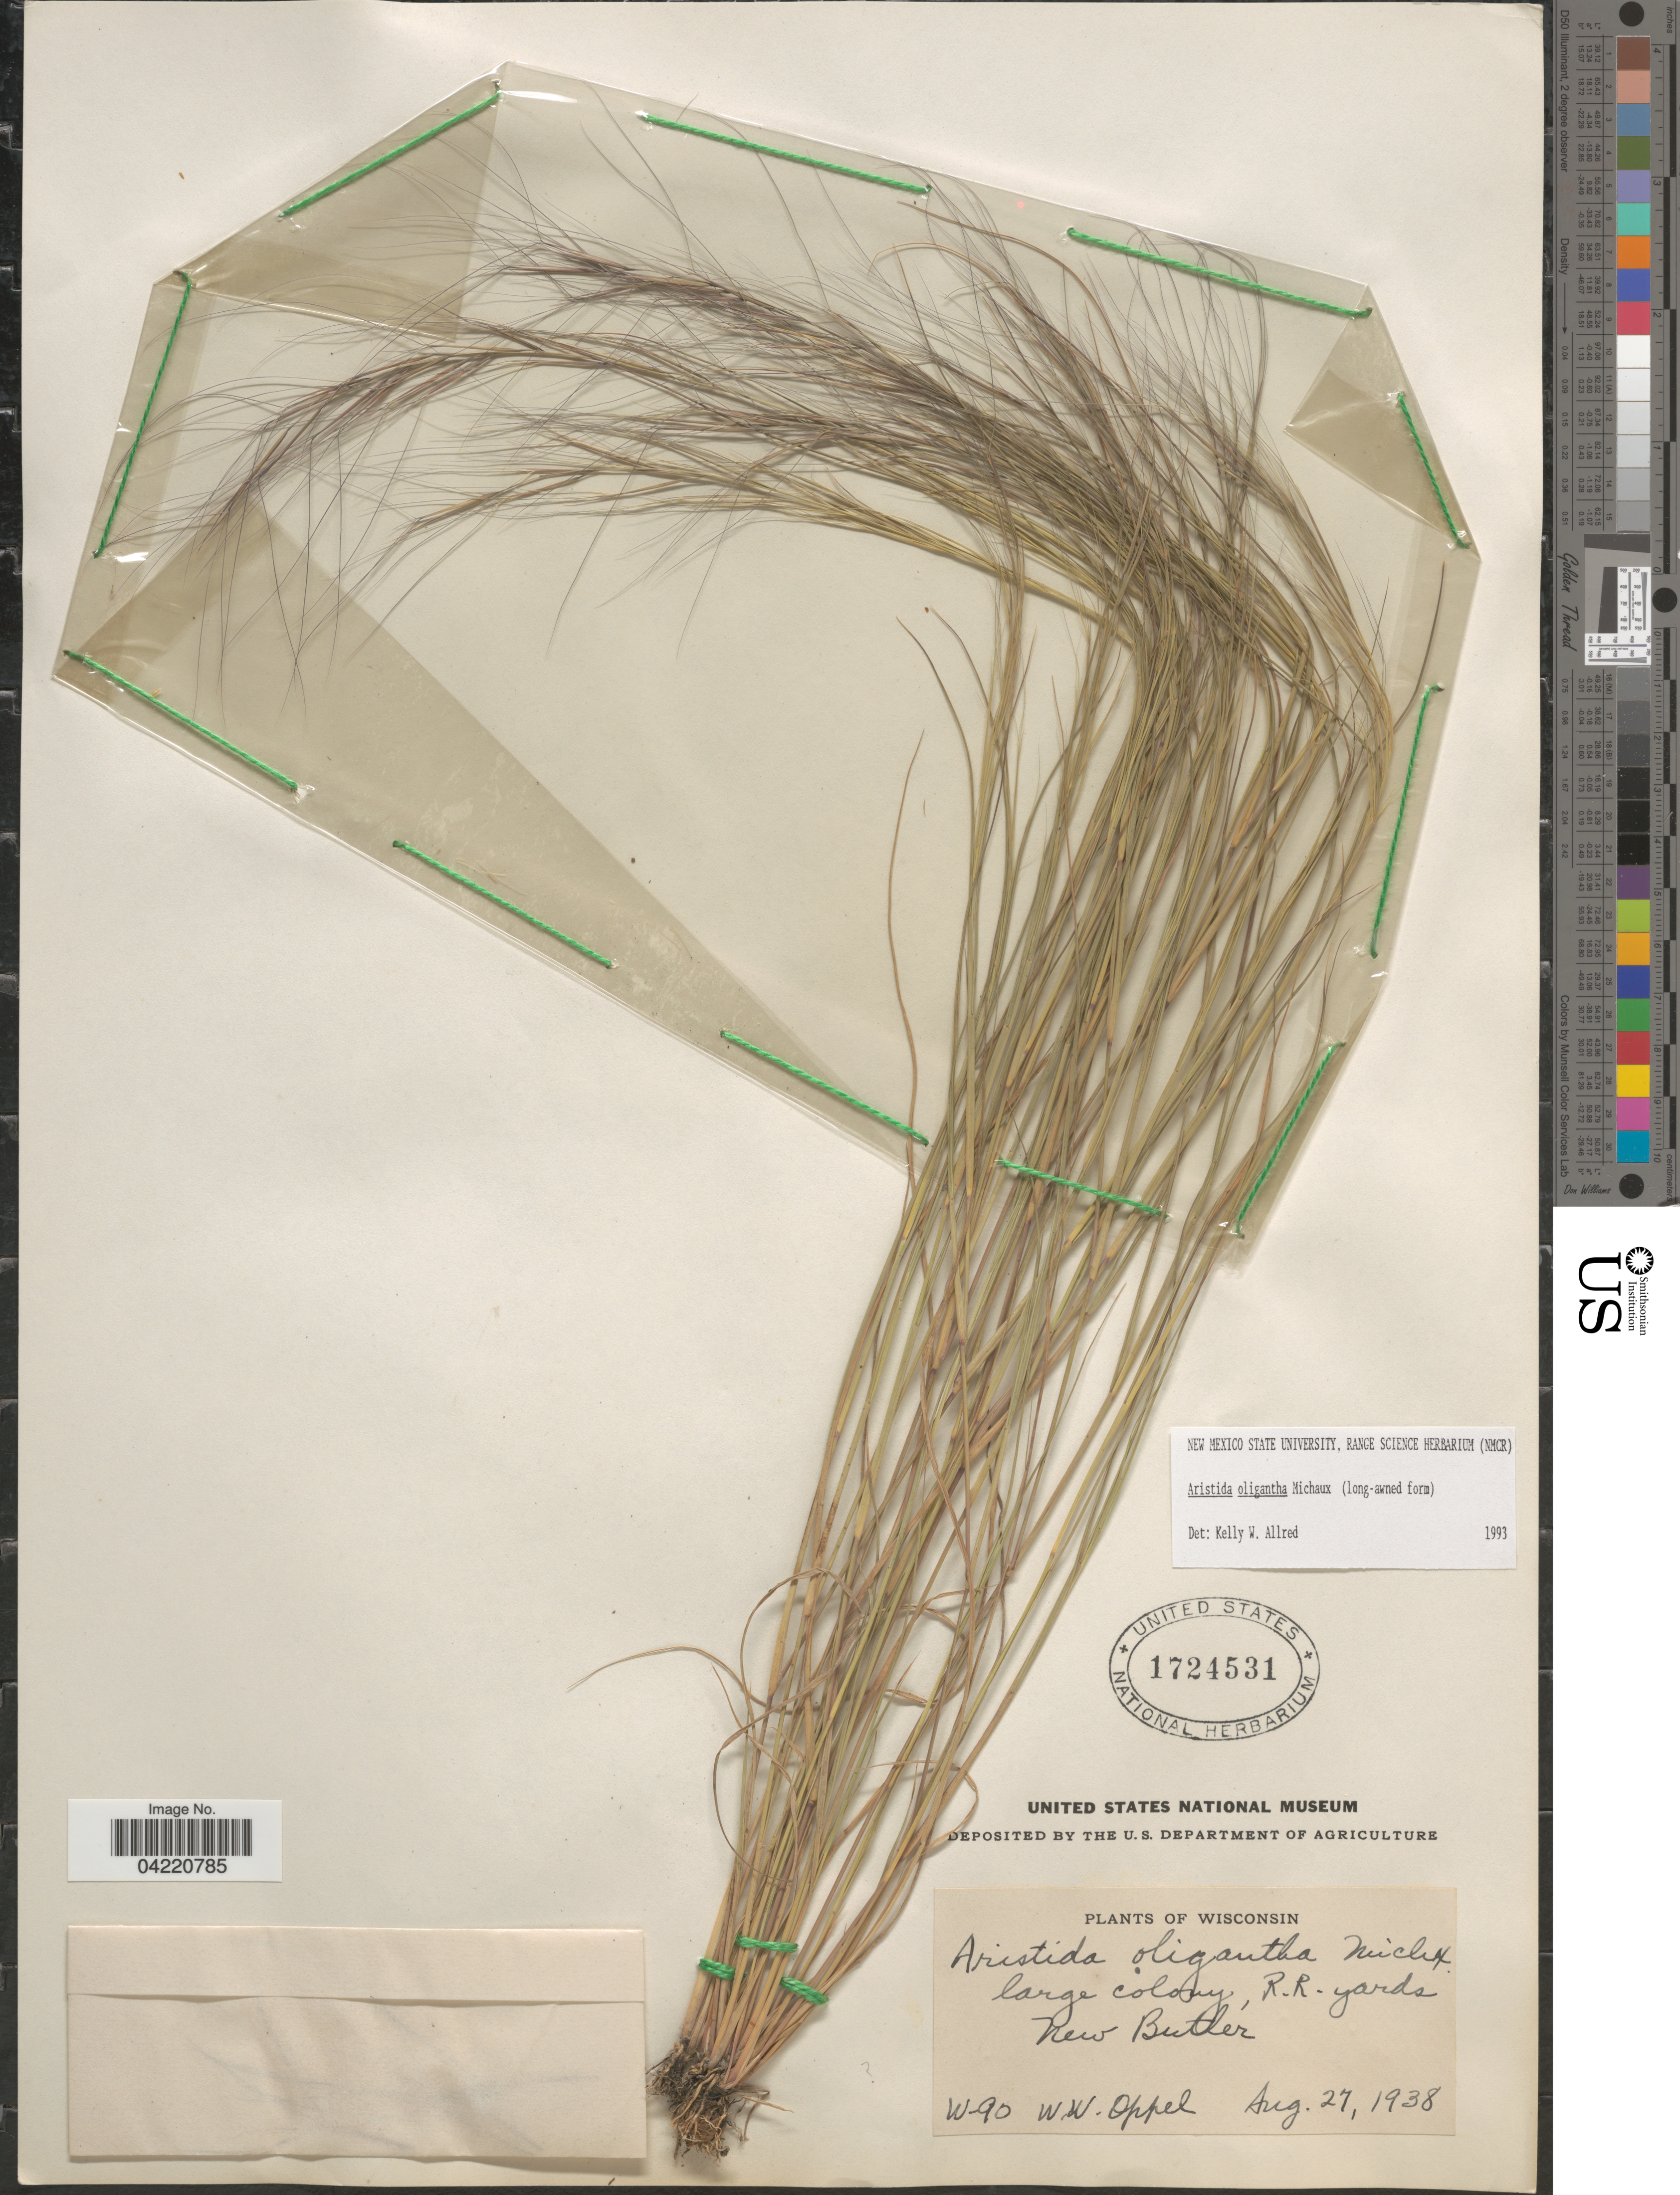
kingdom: Plantae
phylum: Tracheophyta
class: Liliopsida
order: Poales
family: Poaceae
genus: Aristida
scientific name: Aristida oligantha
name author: Michx.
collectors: W. Oppel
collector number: W-90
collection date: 1938-08-27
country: United States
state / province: Wisconsin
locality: Large colony, R. R. yards. New Butler.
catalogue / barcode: US 1724531